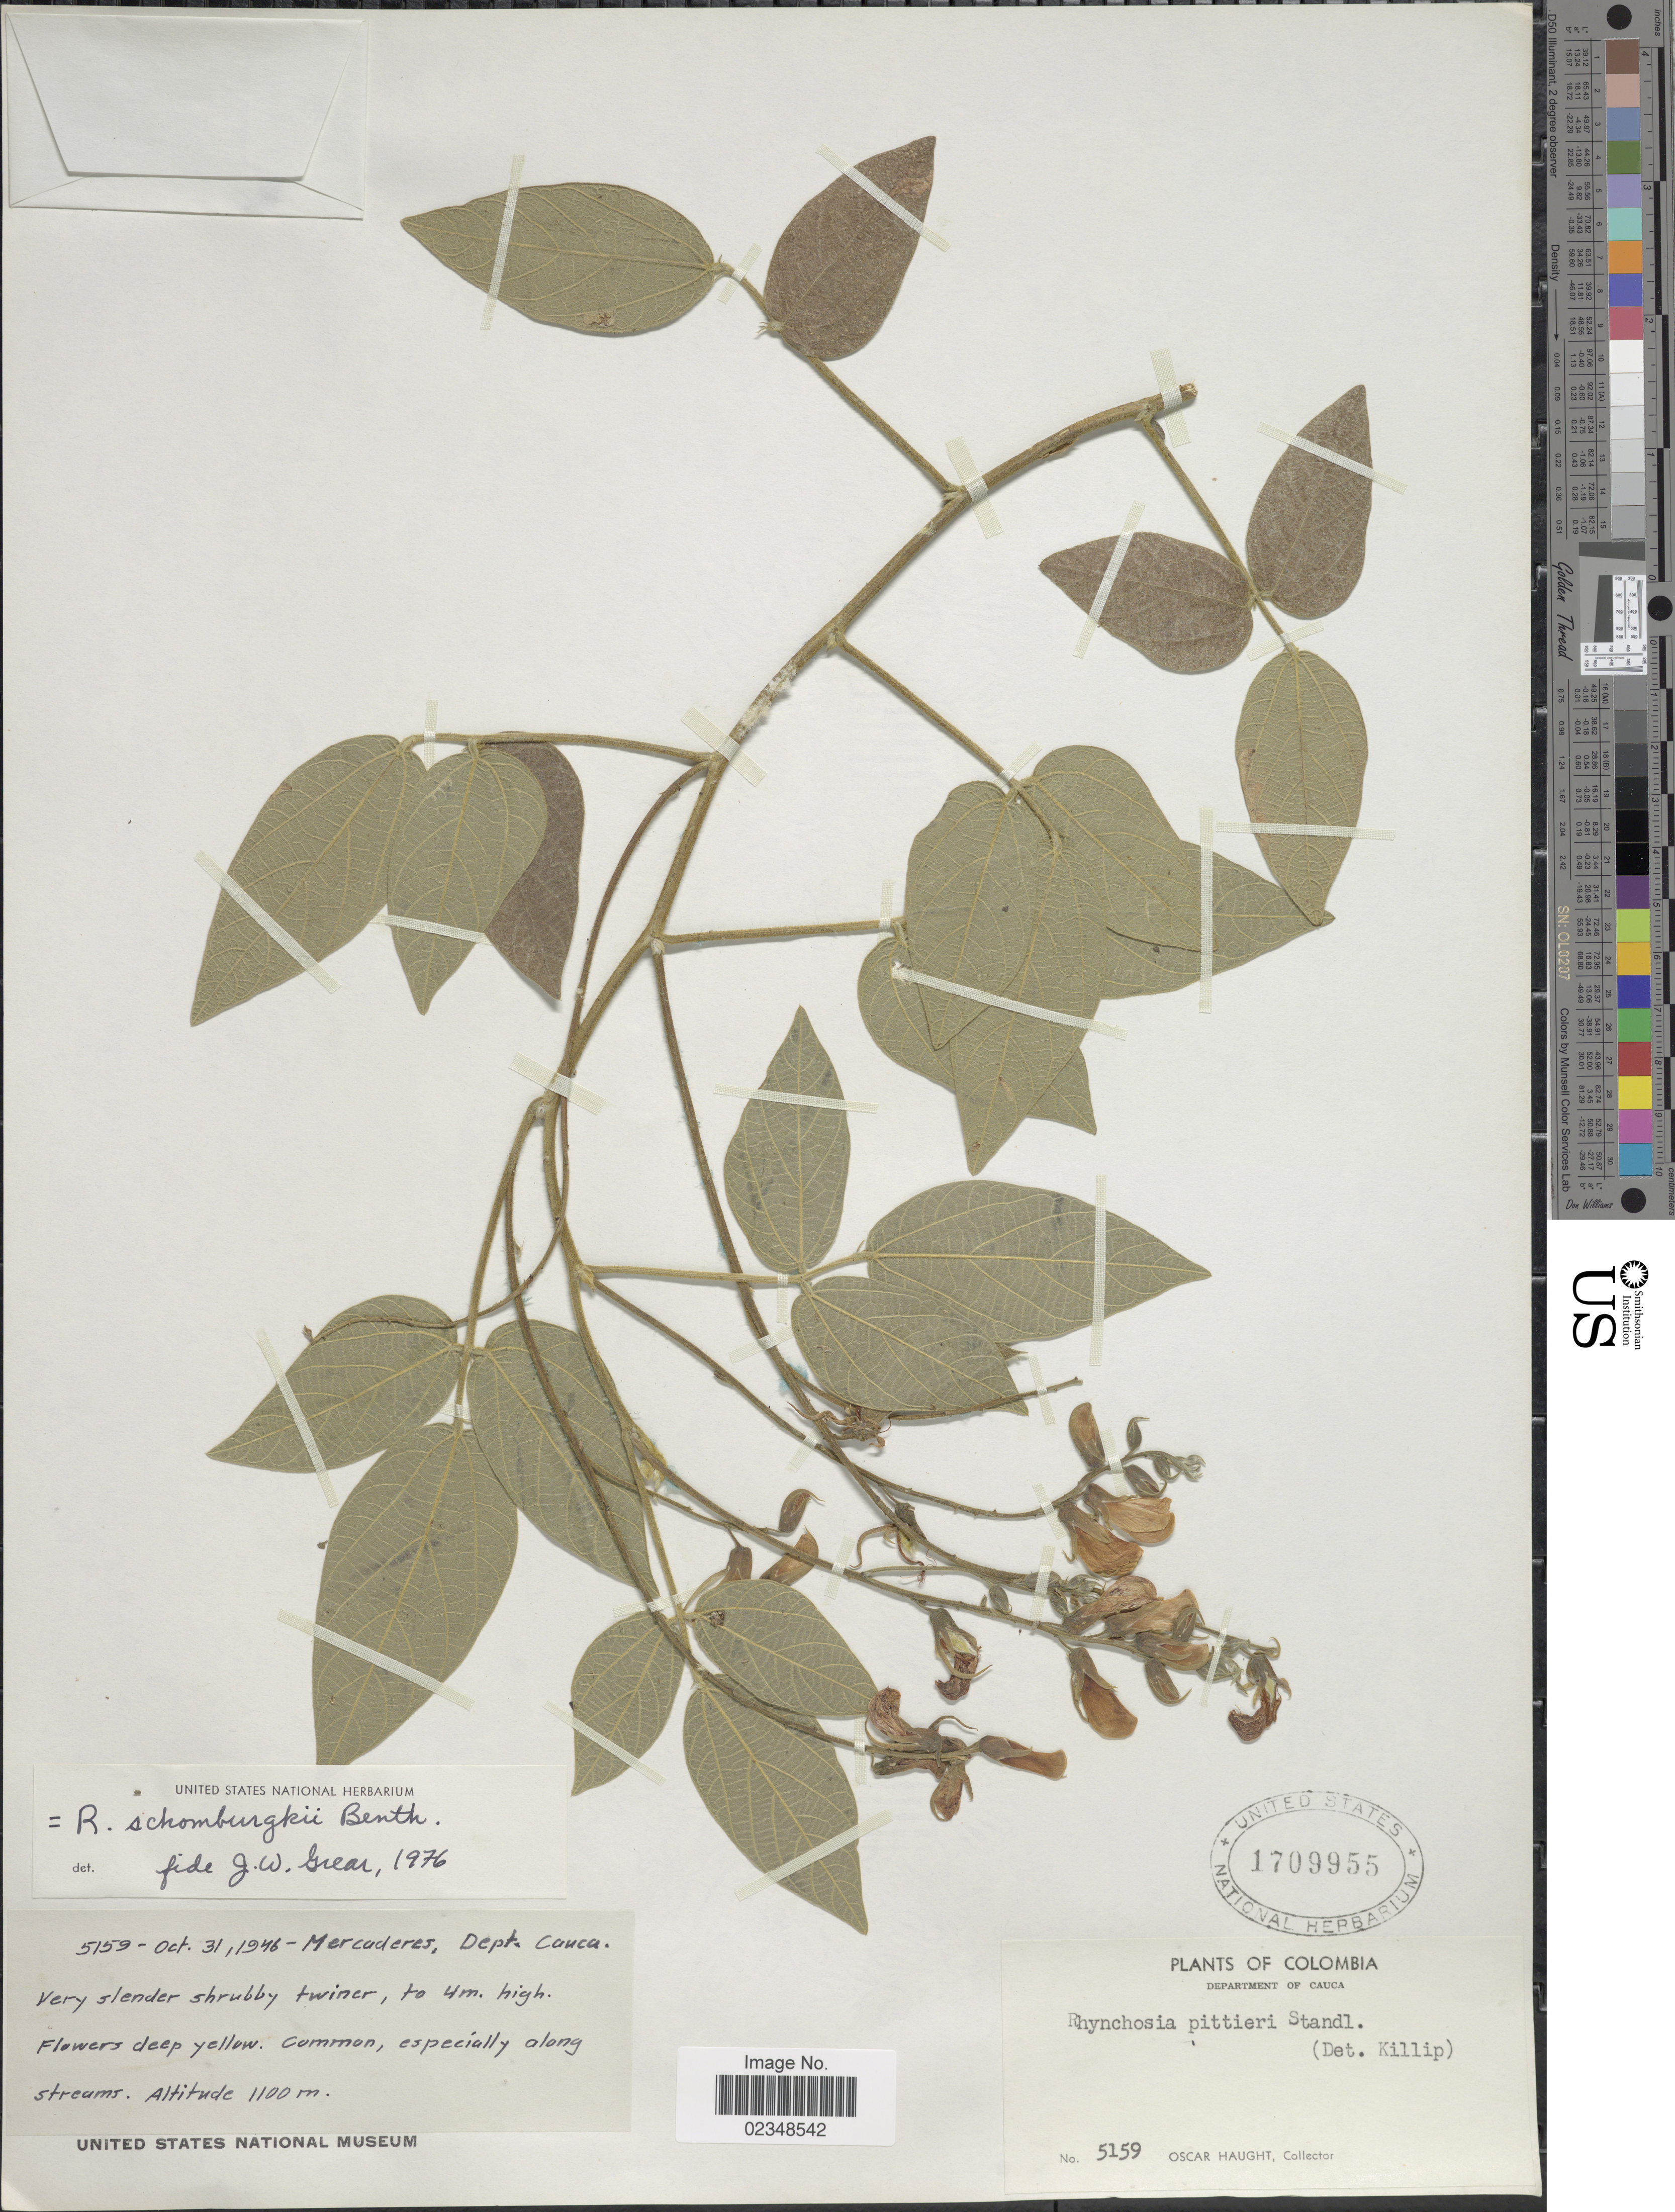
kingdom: Plantae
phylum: Tracheophyta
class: Magnoliopsida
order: Fabales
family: Fabaceae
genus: Rhynchosia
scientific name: Rhynchosia schomburgkii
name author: Benth. in Mart.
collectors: O. Haught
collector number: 5159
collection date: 1946-10-31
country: Colombia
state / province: Cauca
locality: Mercaderes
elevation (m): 1100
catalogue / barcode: US 1709955